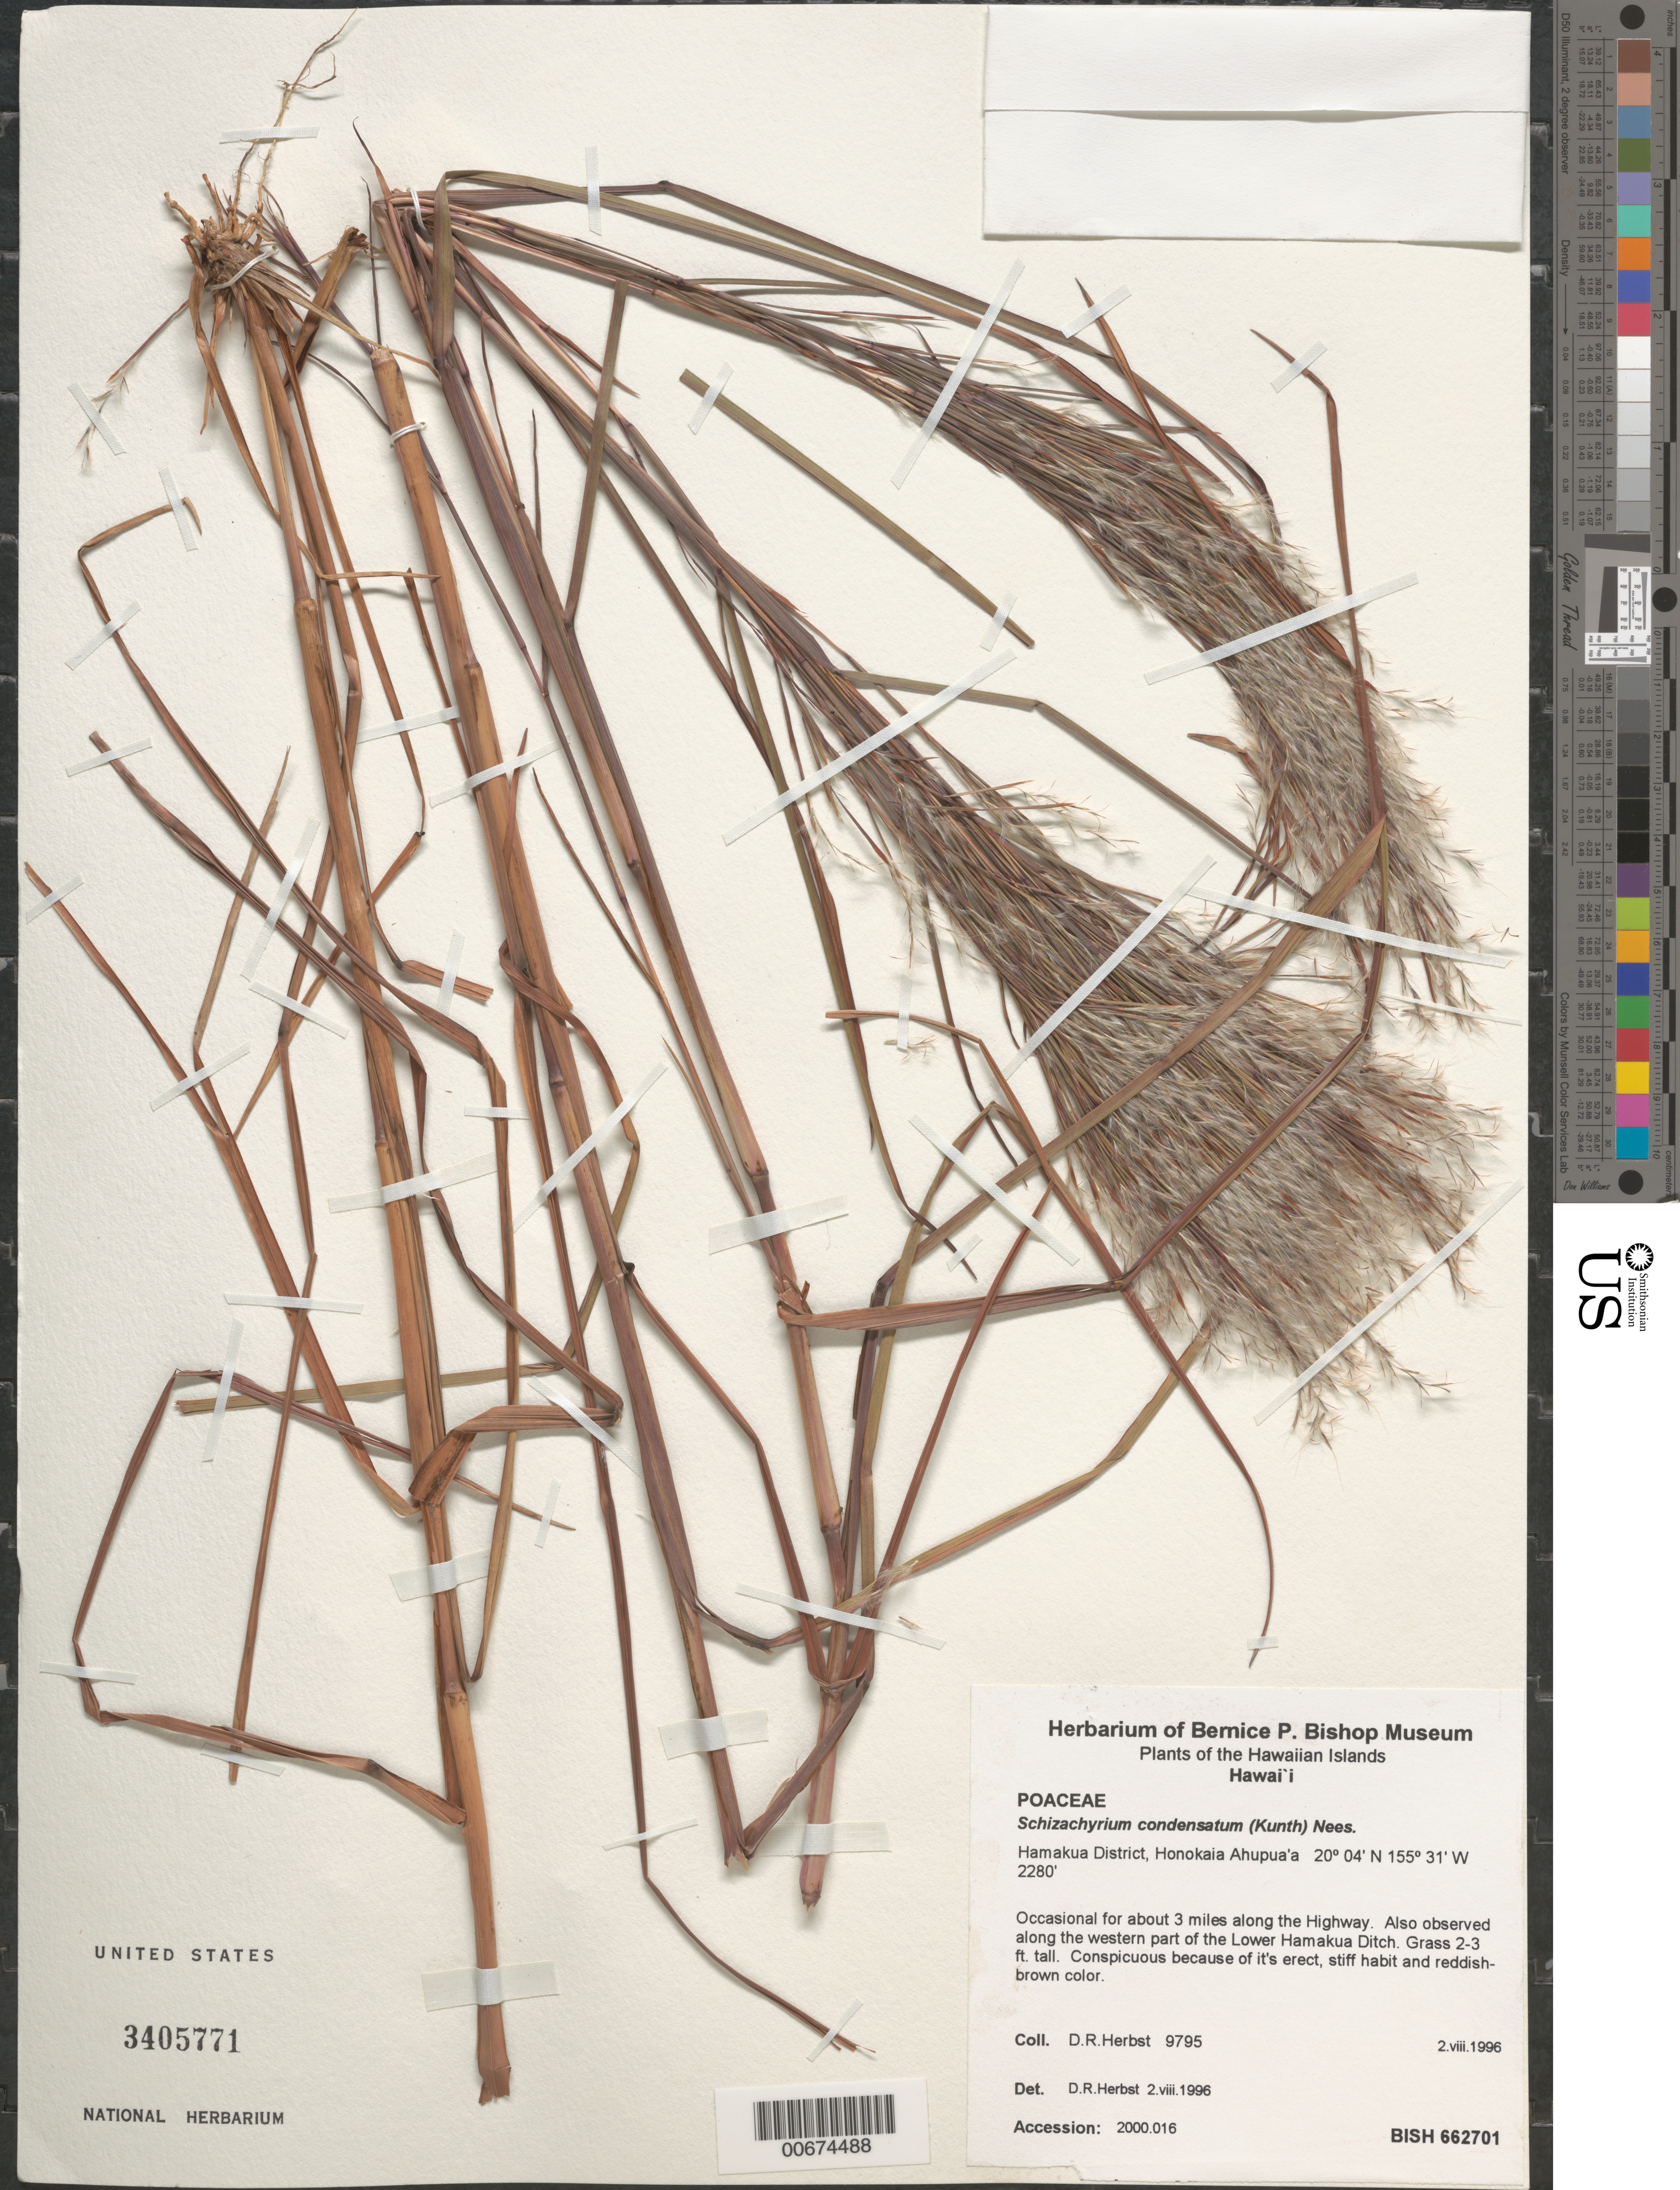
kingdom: Plantae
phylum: Tracheophyta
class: Liliopsida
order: Poales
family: Poaceae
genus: Schizachyrium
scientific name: Schizachyrium microstachyum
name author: (Desv. ex Ham.) Roseng. et al.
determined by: Faccenda, K.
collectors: D. R. Herbst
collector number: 9795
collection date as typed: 2 Aug 1996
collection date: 1996-08-02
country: United States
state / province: Hawaii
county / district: Hawaii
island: Hawaii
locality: Hamakua Distr., Honokaia Ahupua'a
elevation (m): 694.9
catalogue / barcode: US 3405771